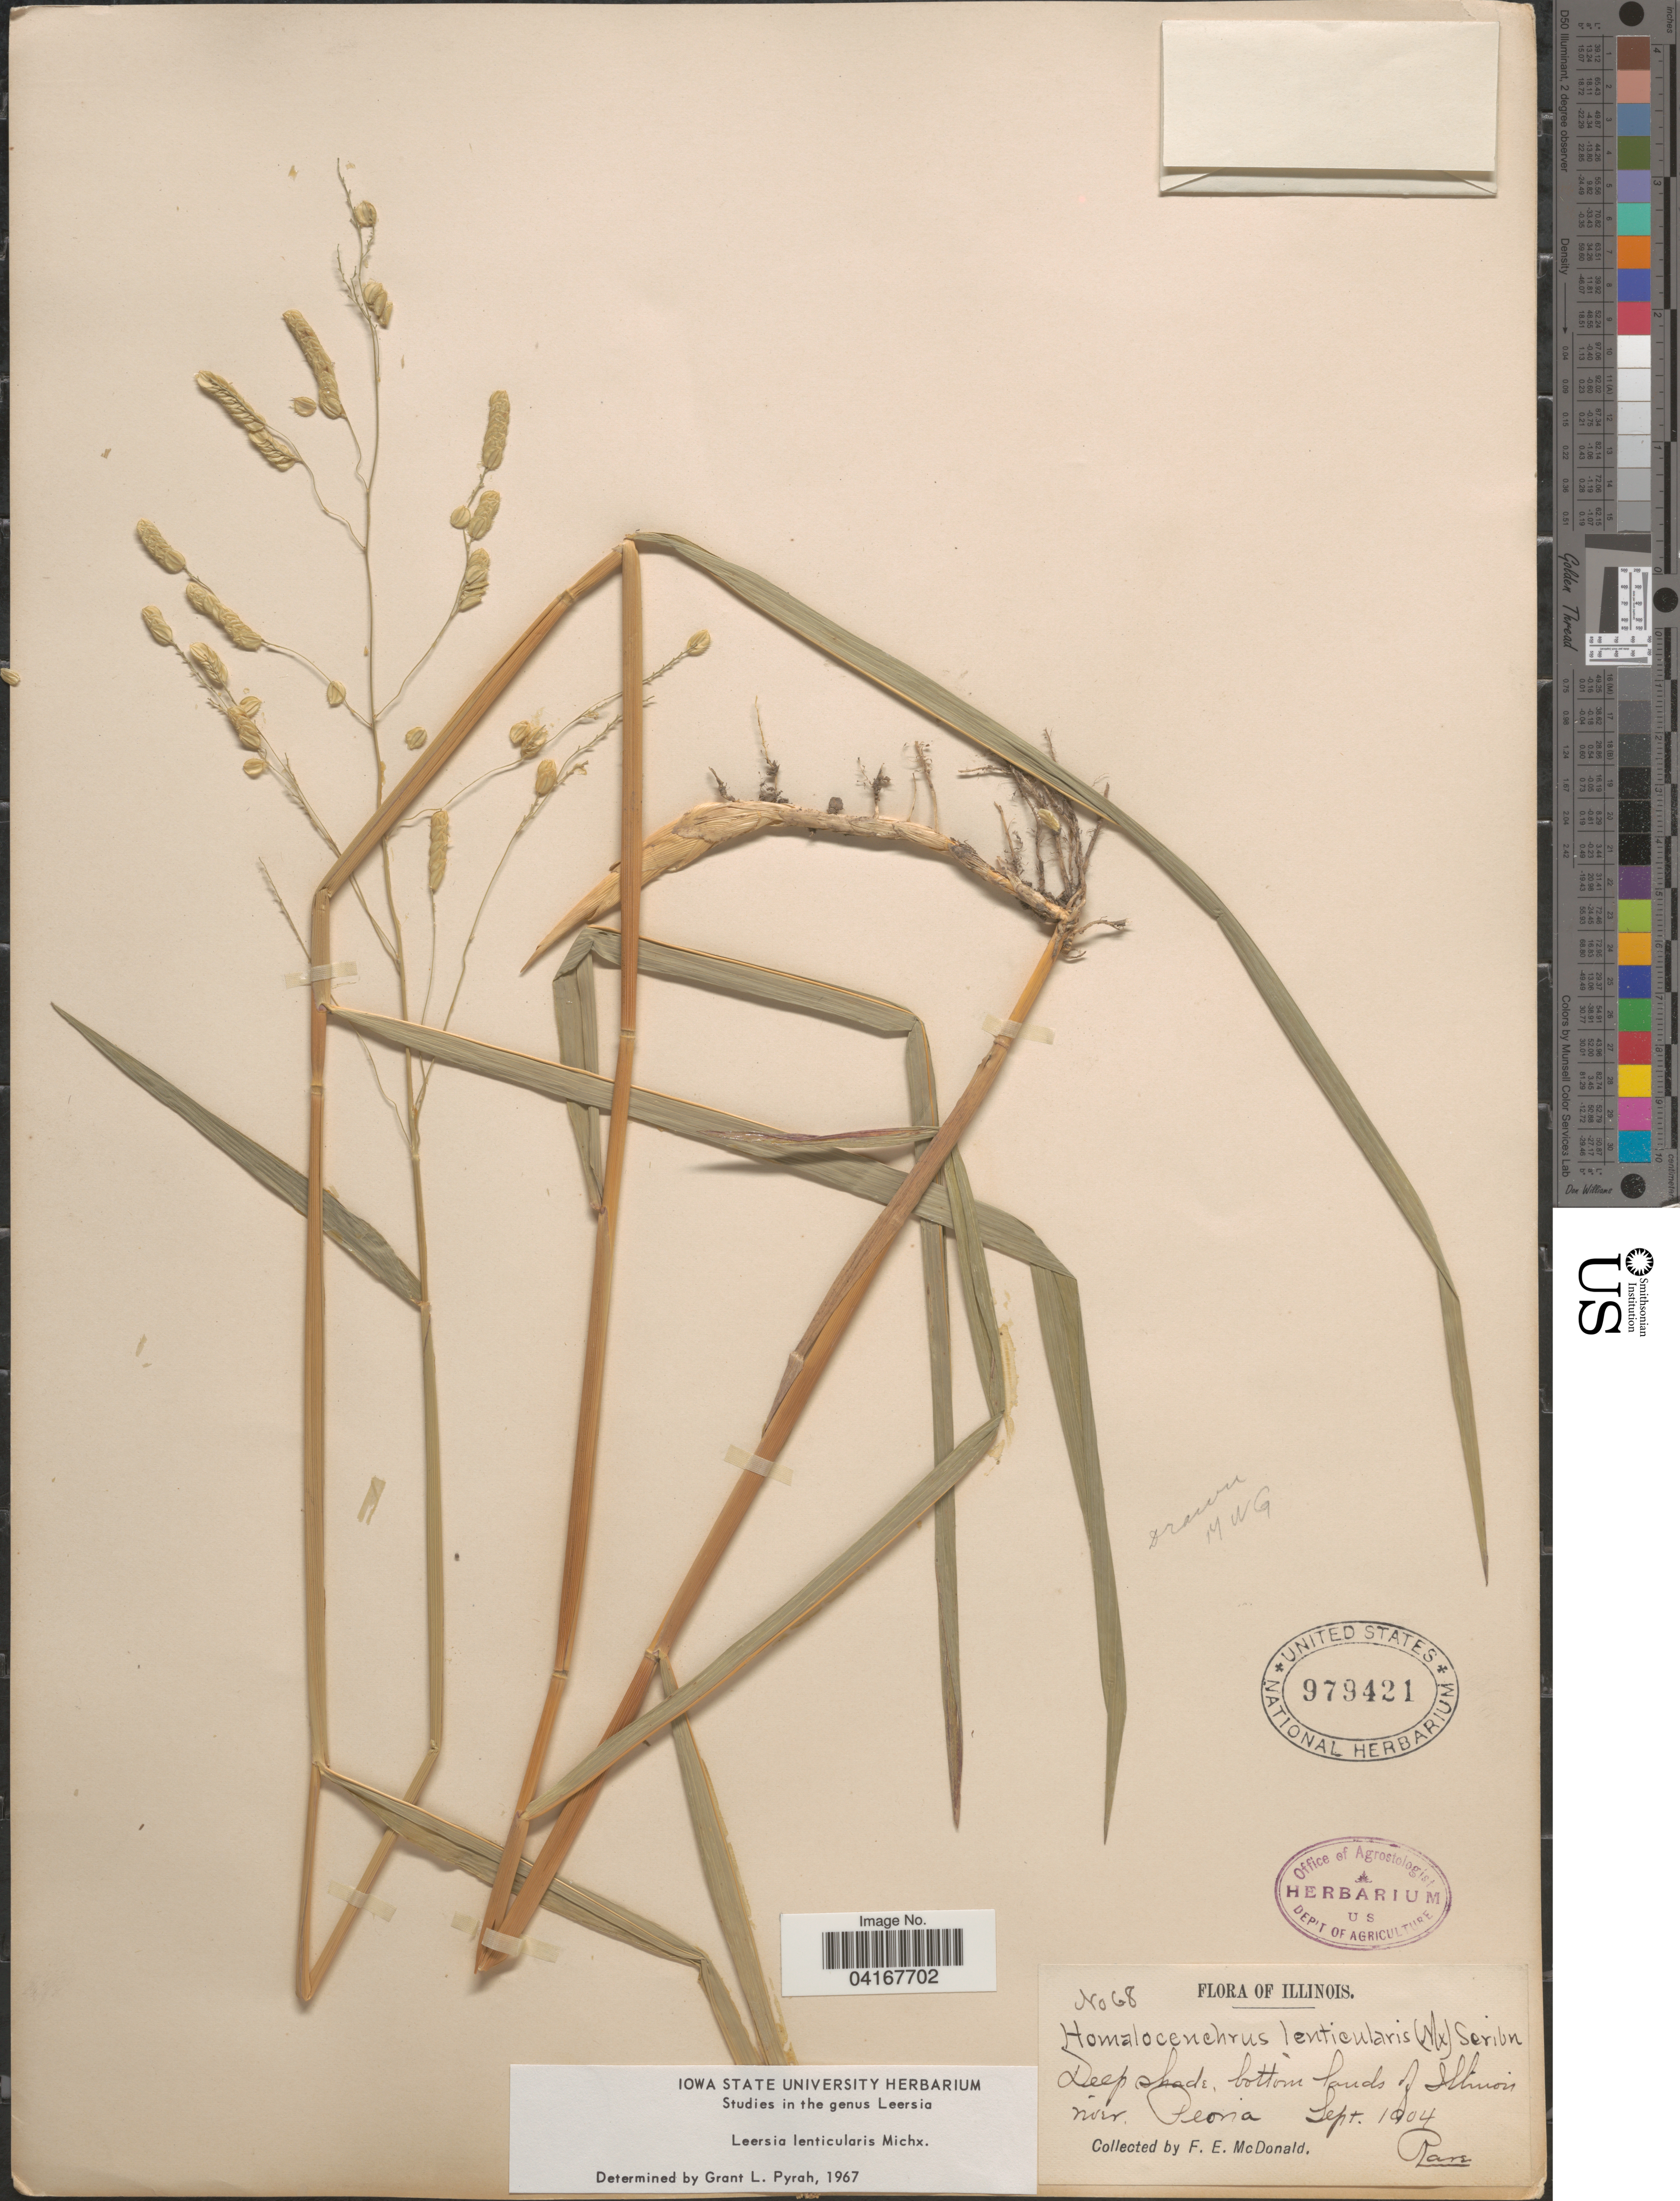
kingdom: Plantae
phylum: Tracheophyta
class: Liliopsida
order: Poales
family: Poaceae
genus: Leersia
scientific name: Leersia lenticularis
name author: Michx.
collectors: F. E. McDonald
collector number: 68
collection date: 1904-09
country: United States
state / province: Illinois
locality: Deep shade, bottom lands of Illinois near Peoria.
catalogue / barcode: US 979421